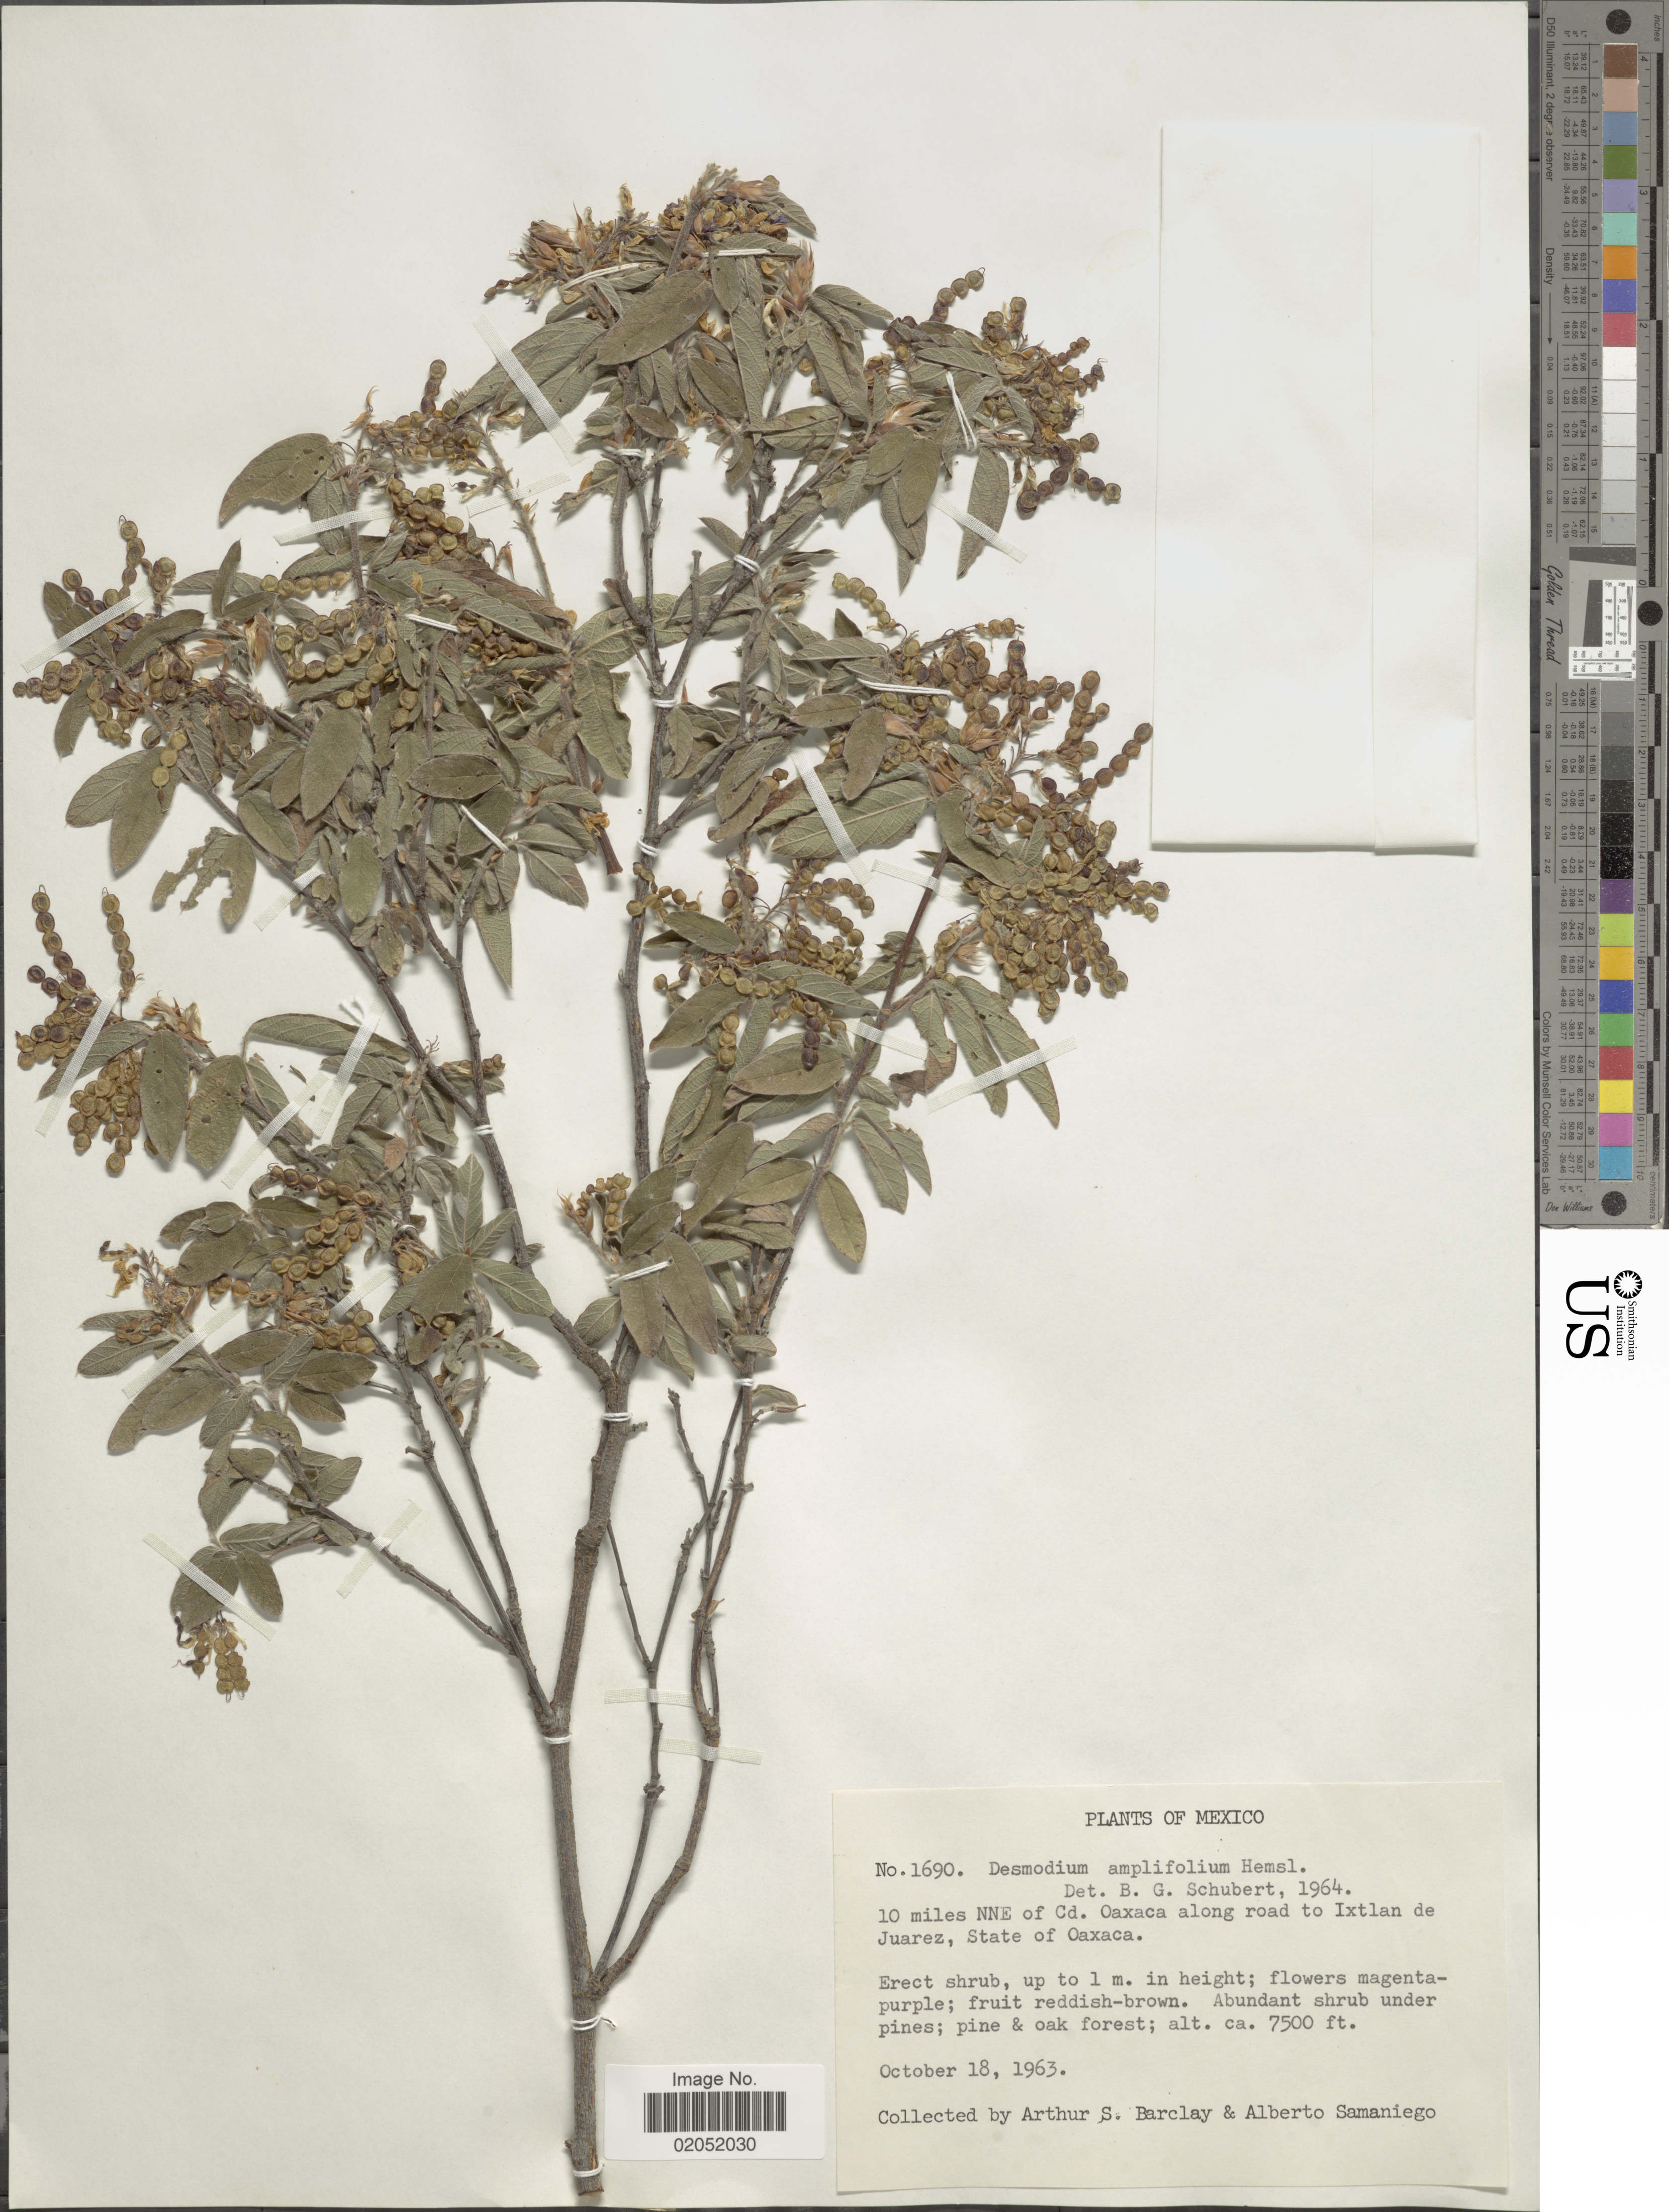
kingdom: Plantae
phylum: Tracheophyta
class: Magnoliopsida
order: Fabales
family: Fabaceae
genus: Desmodium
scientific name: Desmodium amplifolium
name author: Hemsl.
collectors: A. S. Barclay & A. V. Samaniego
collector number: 1690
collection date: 1963-10-18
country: Mexico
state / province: Oaxaca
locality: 10 miles NNe of Cd. Oaxaca along road to Ixtlan de Juarez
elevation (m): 2286